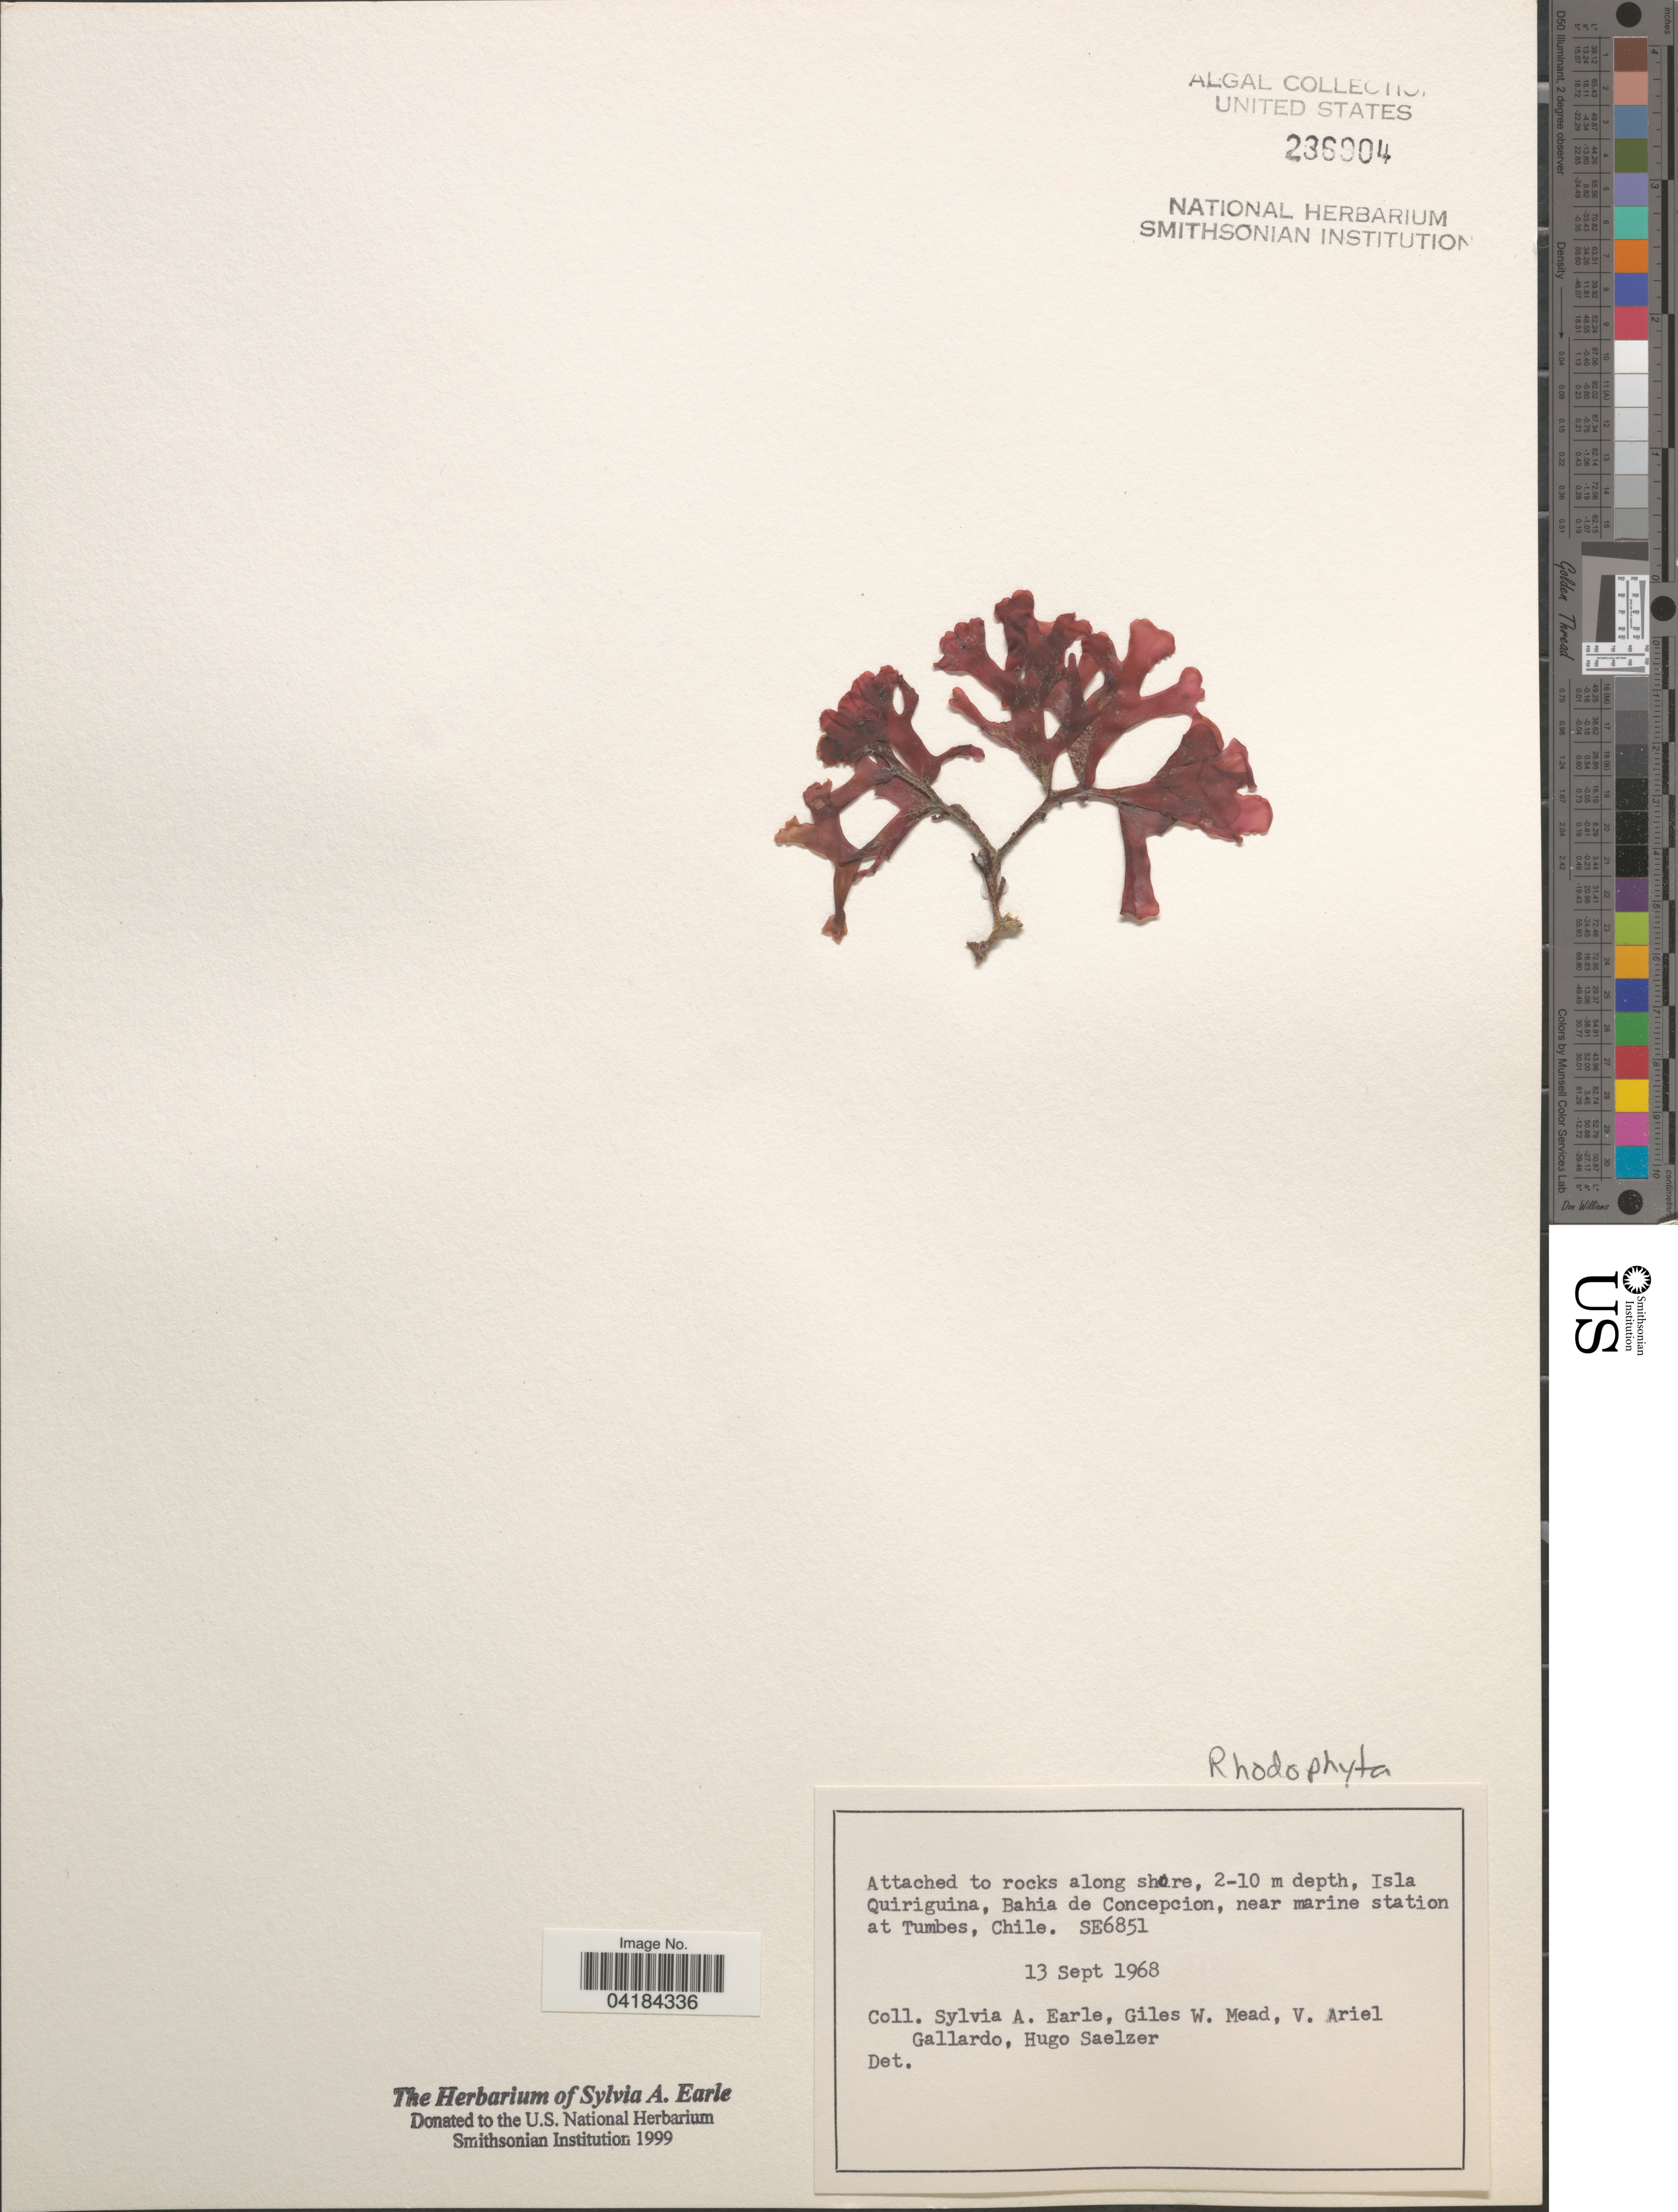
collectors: S. A. Earle, G. W. Mead, V. Gallardo & H. Saelzer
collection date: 1968-09-13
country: Chile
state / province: Bio-Bío (VIII)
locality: Isla Quiriguina [ = Quiriquina], Bahia de Concepcion, near marine station at Tumbes. SE6851.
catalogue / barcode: US 236904